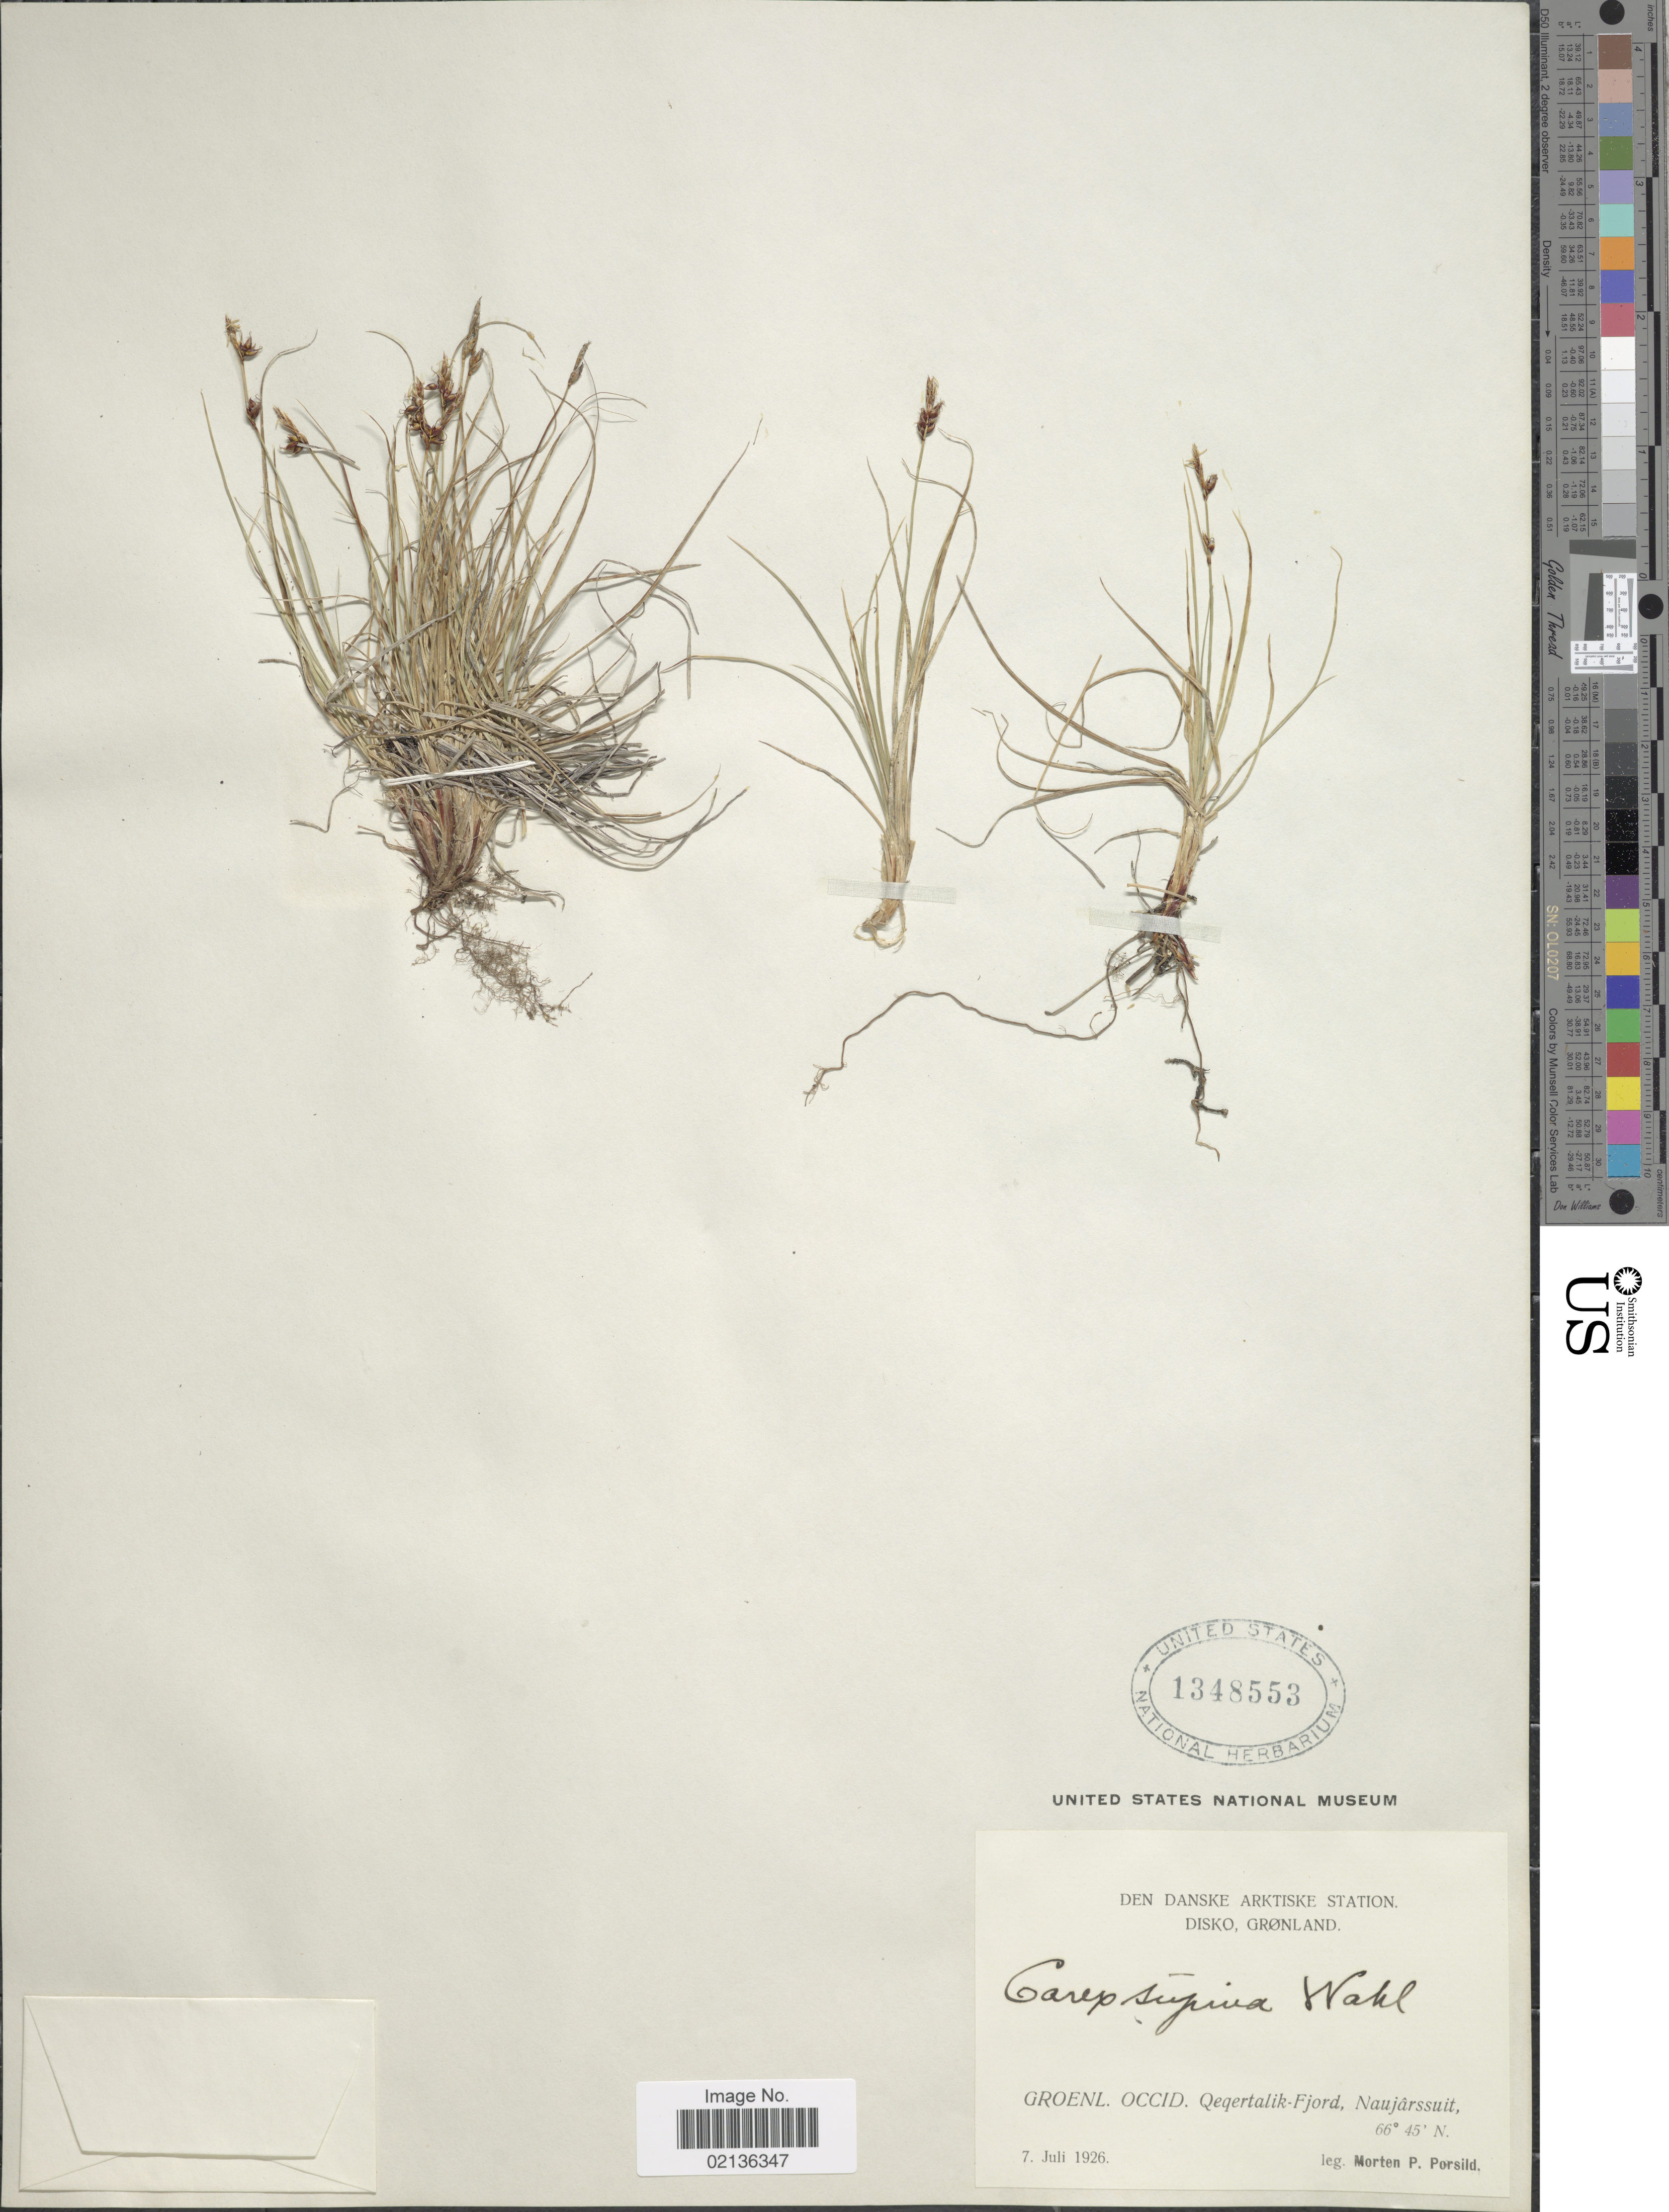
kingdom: Plantae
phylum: Tracheophyta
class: Liliopsida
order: Poales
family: Cyperaceae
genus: Carex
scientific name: Carex supina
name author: Willd. ex Wahlenb.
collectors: M. P. Porsild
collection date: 1926-07-07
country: Greenland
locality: Den Danske Arktiske Station, Disko, Grønland, Groenl. Occid. Qeqertalik-Fjord, Naujarssuit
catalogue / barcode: US 1348553